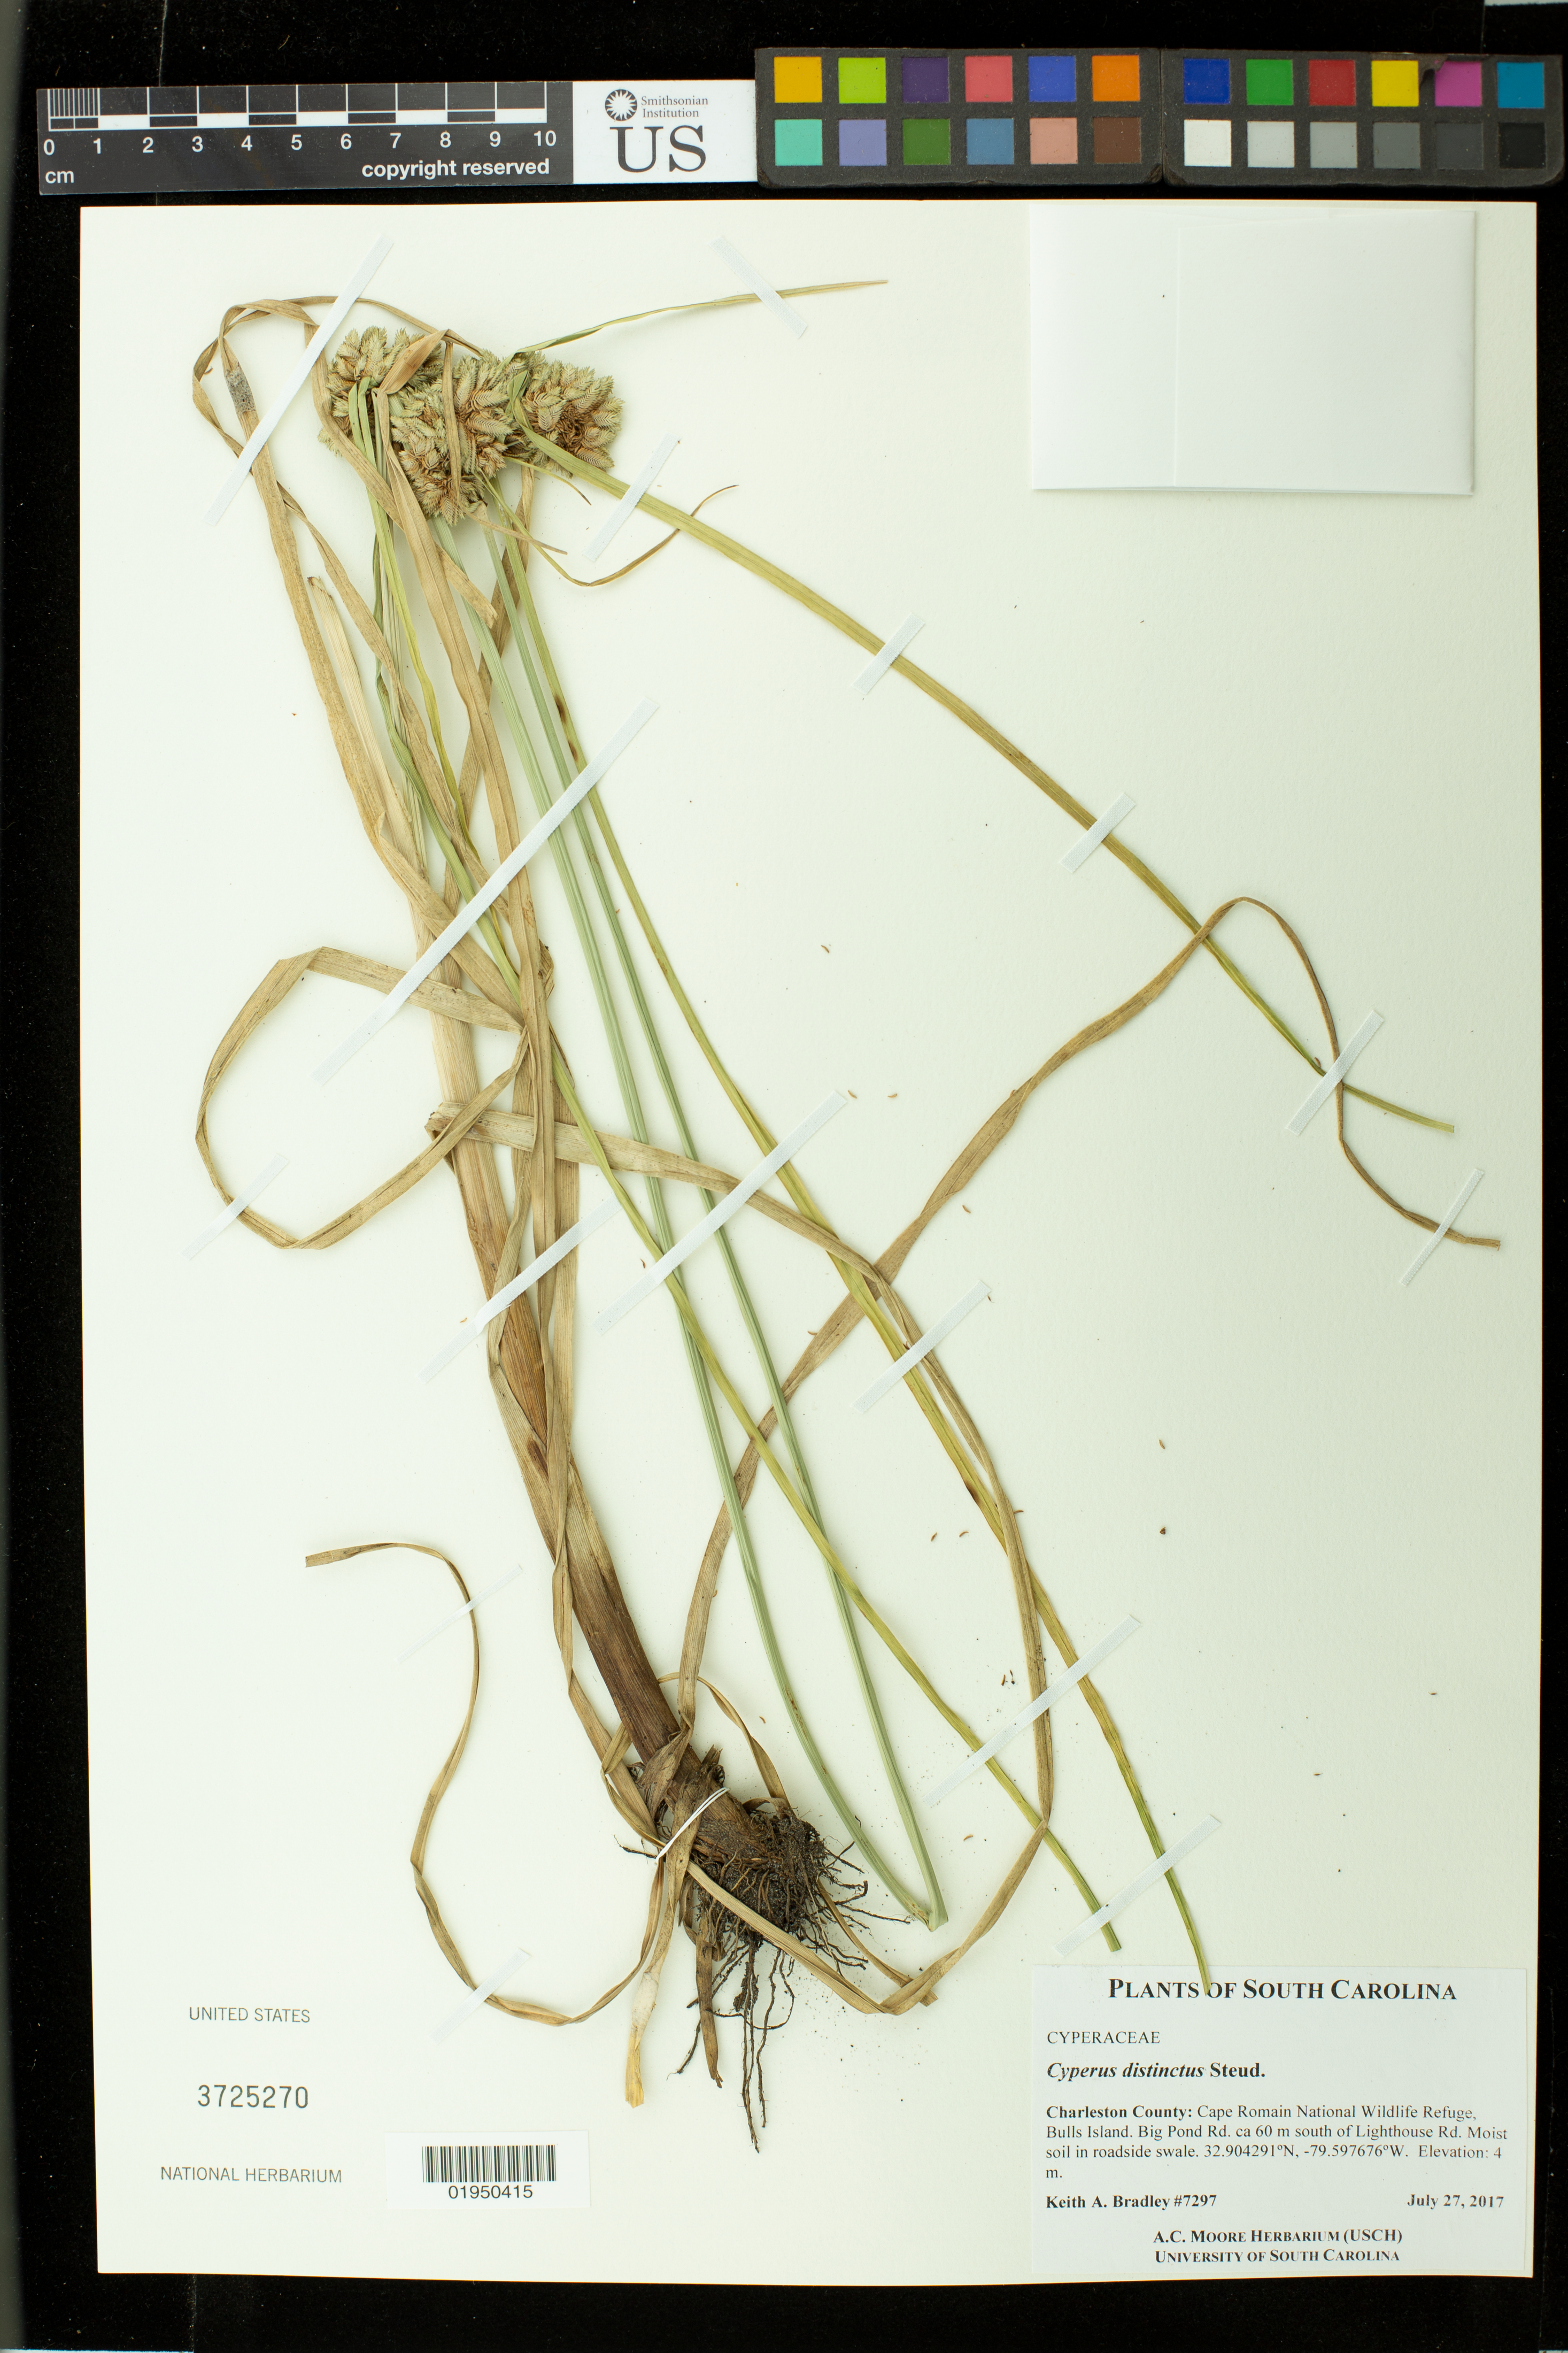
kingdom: Plantae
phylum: Tracheophyta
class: Liliopsida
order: Poales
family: Cyperaceae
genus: Cyperus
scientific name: Cyperus distinctus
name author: Steud.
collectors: K. Bradley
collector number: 7797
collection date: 2017-07-27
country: United States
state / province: South Carolina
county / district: Charleston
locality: Cape Romain National Wildlife Refuge, Bulls Island. Big pond Rd. ca 60 m south of Lighthouse Rd. Moist soil in roadside swale.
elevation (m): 4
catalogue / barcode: US 3725270